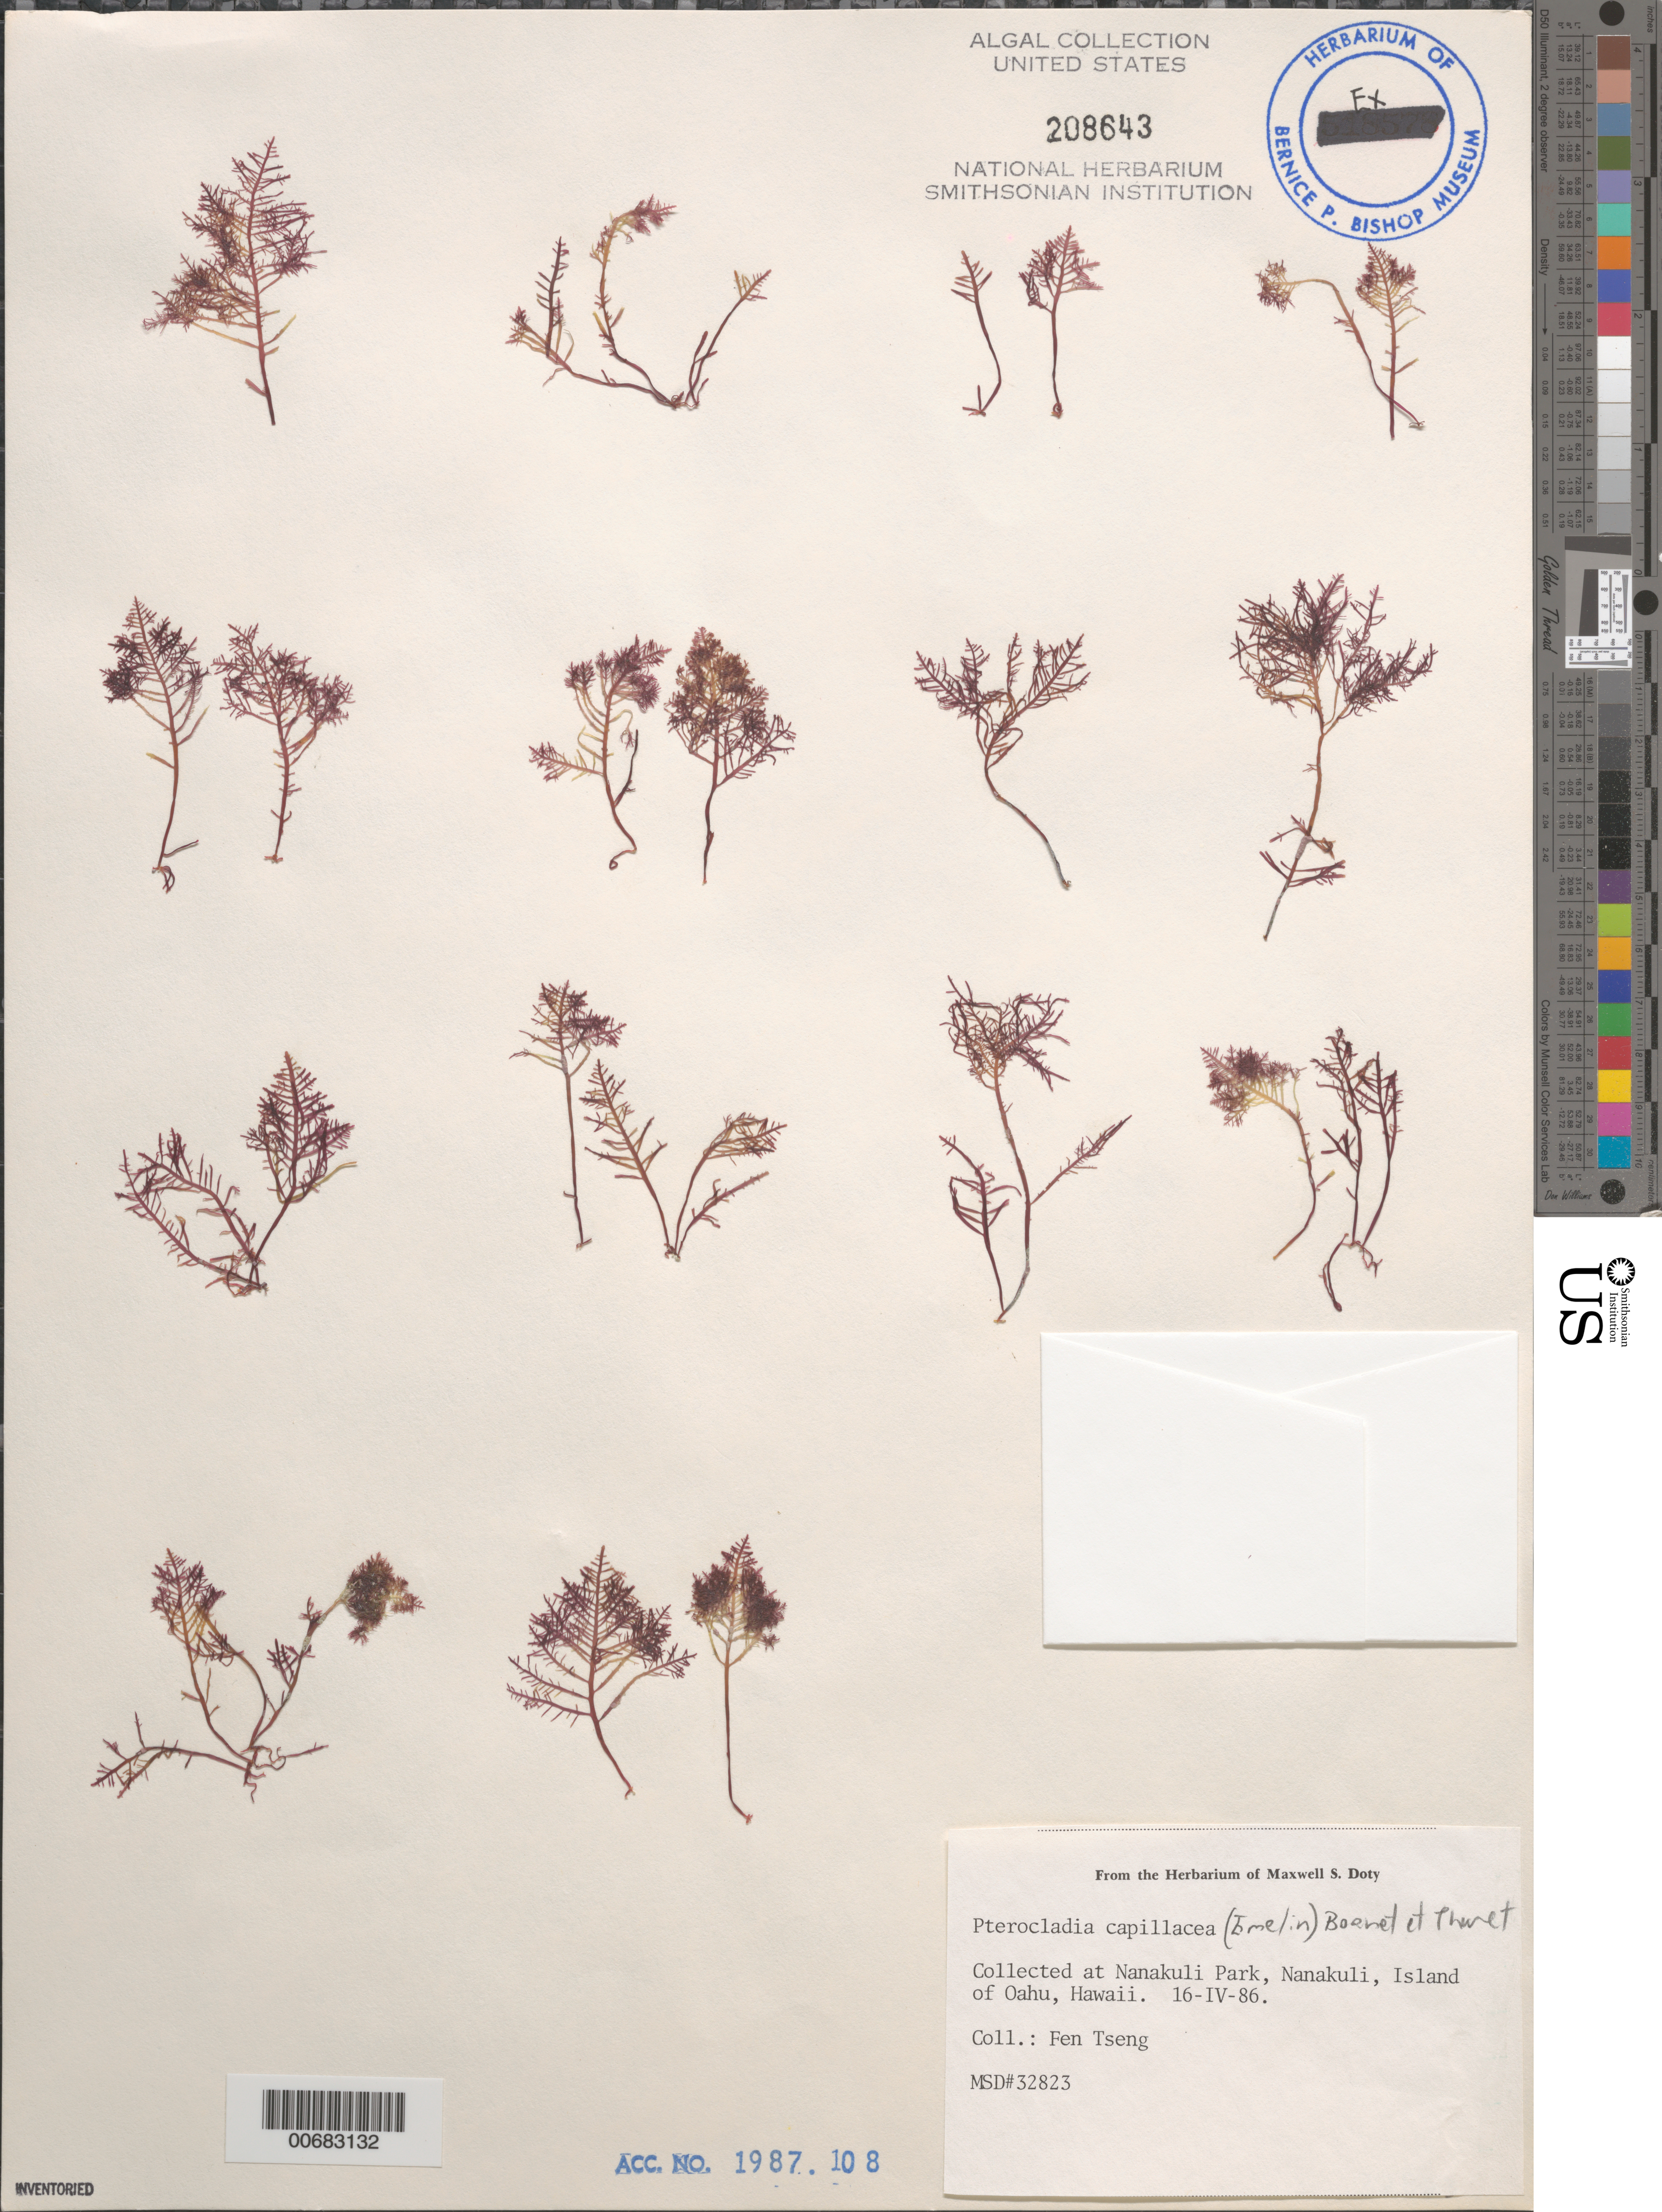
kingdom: Plantae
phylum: Rhodophyta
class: Florideophyceae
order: Gelidiales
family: Pterocladiaceae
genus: Pterocladiella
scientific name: Pterocladiella capillacea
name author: (S.G. Gmel.) Santelices & Hommers.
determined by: Algae name updating Project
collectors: F. Tseng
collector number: MSD 32823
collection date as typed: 16 Apr 1986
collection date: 1986-04-16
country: United States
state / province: Hawaii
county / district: Honolulu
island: Oahu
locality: Nanakuli Park, Nanakuli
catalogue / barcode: US 208643